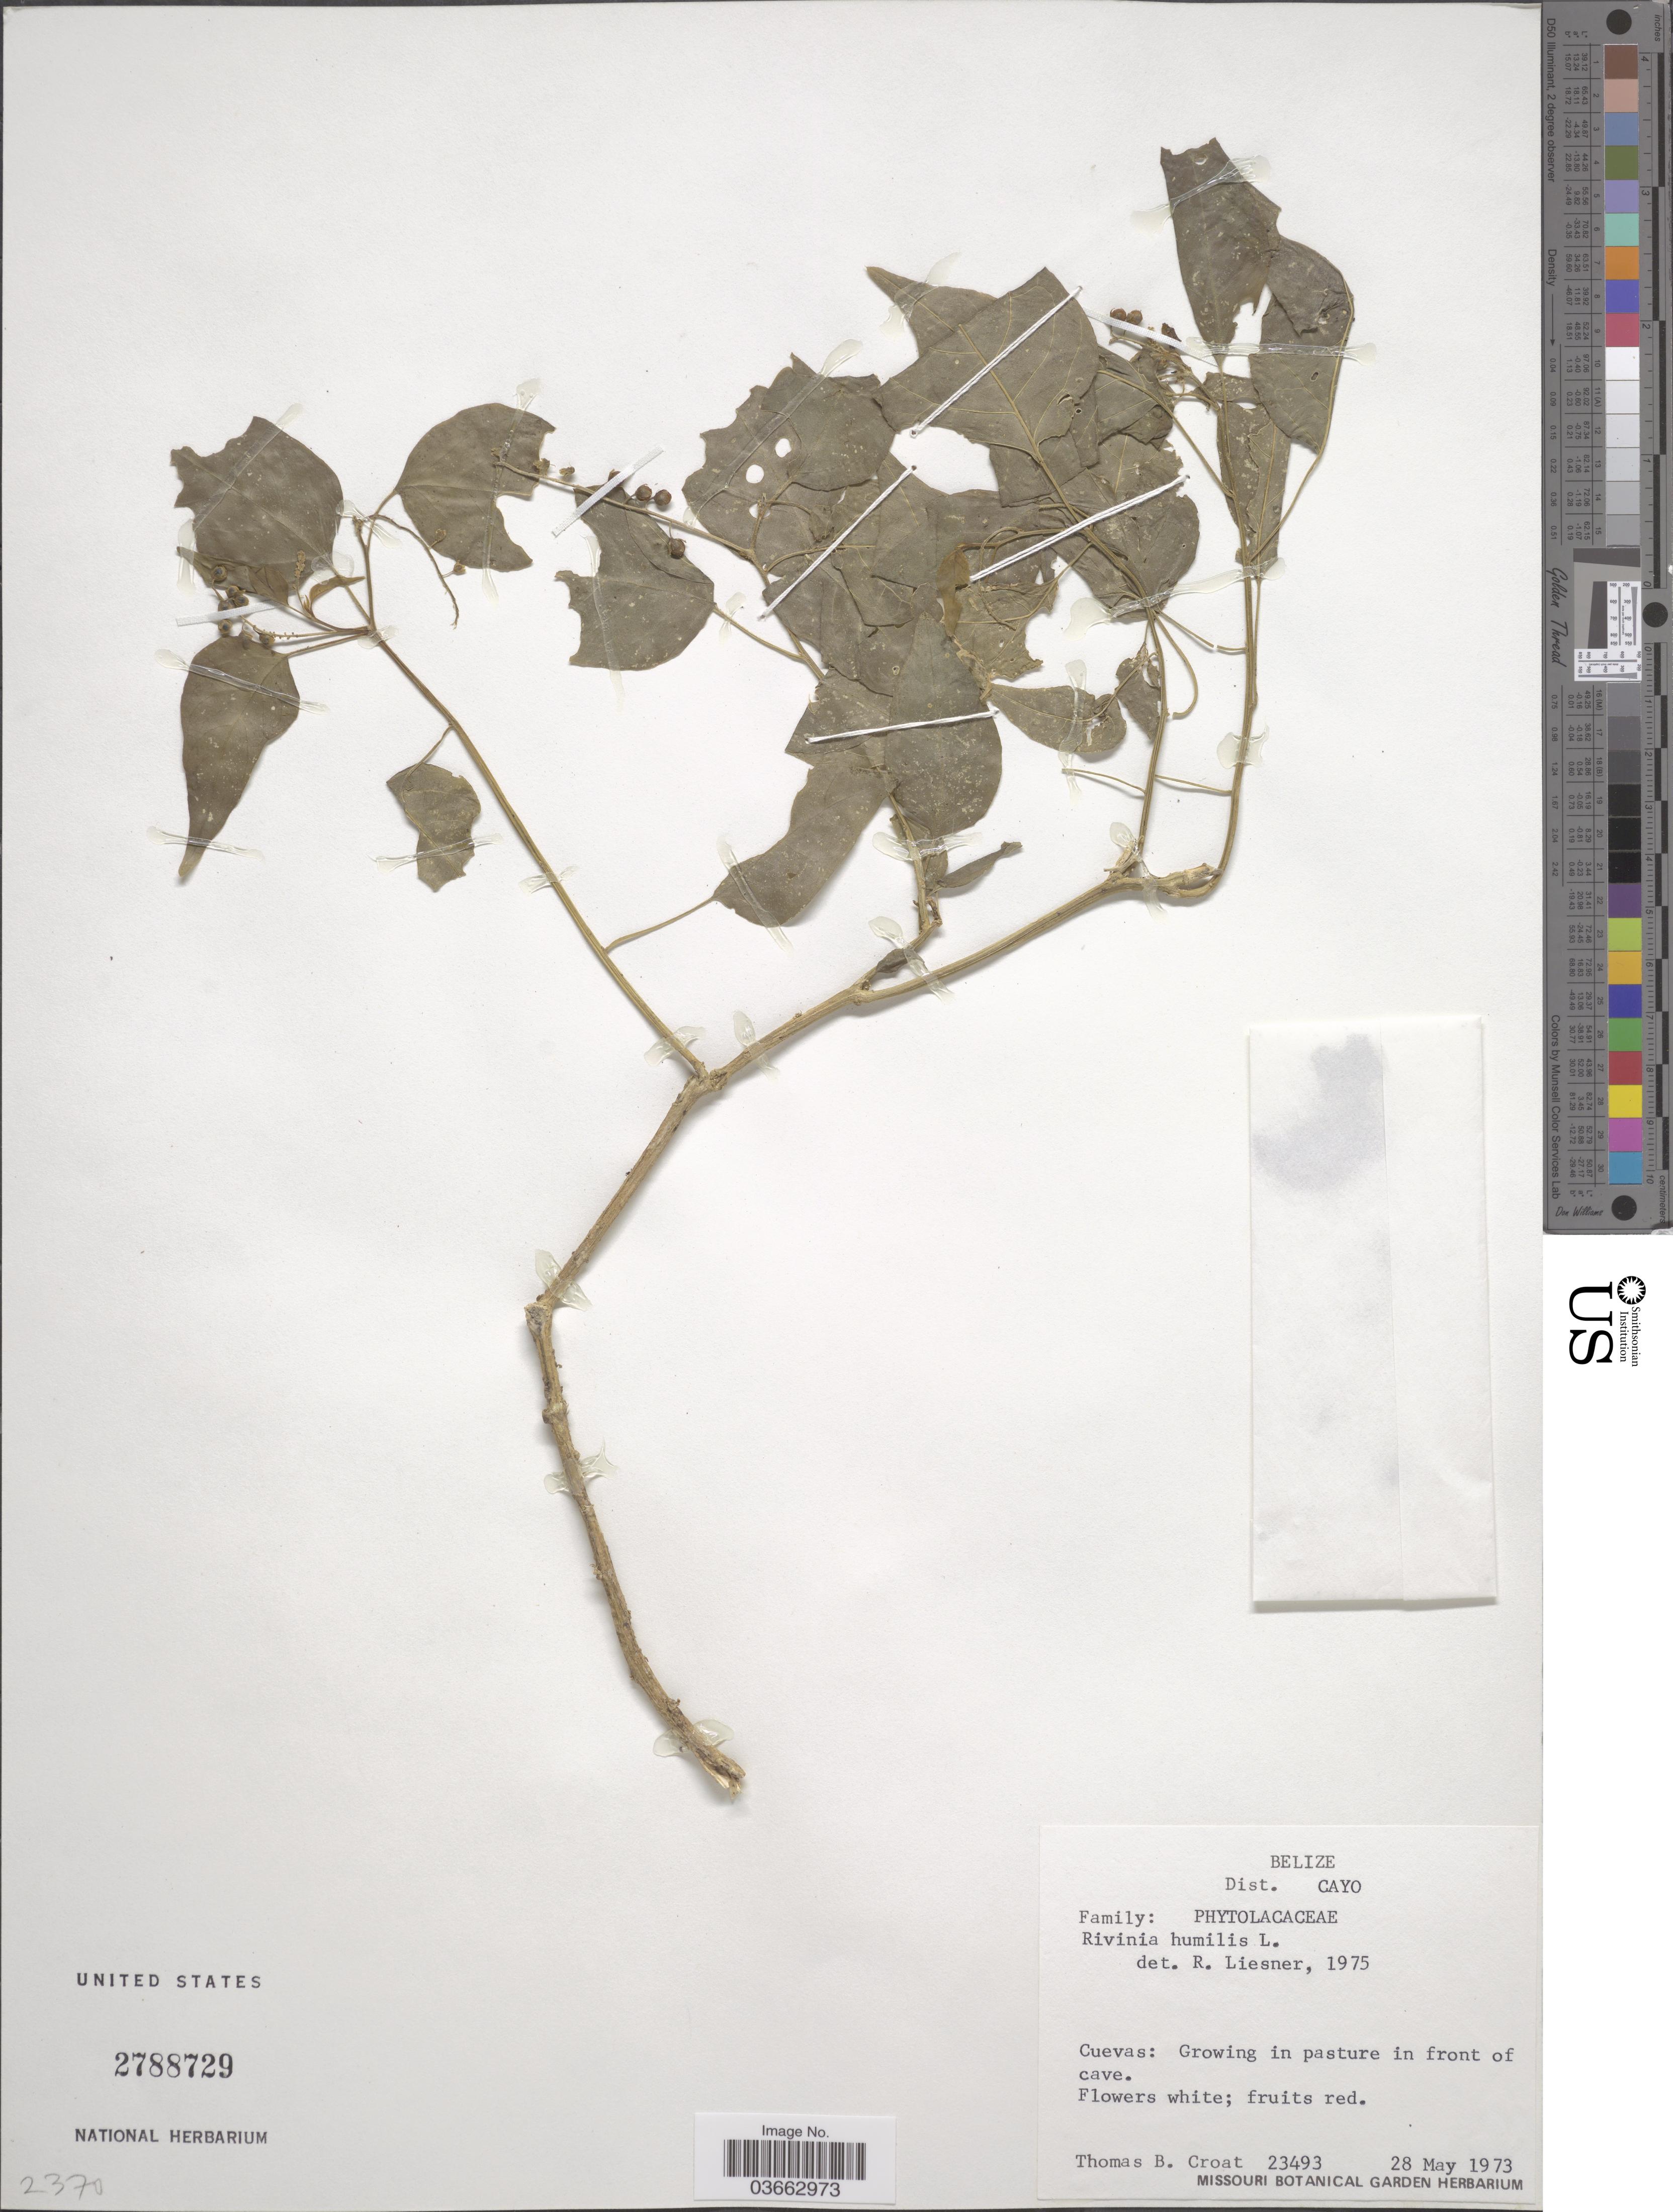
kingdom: Plantae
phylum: Tracheophyta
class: Magnoliopsida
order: Caryophyllales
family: Phytolaccaceae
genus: Rivina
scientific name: Rivina humilis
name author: L.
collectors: T. B. Croat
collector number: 23493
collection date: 1973-05-28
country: Belize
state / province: Cayo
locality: Dist. Cayo. Cuevas: in pasture in front of cave.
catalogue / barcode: US 2788729